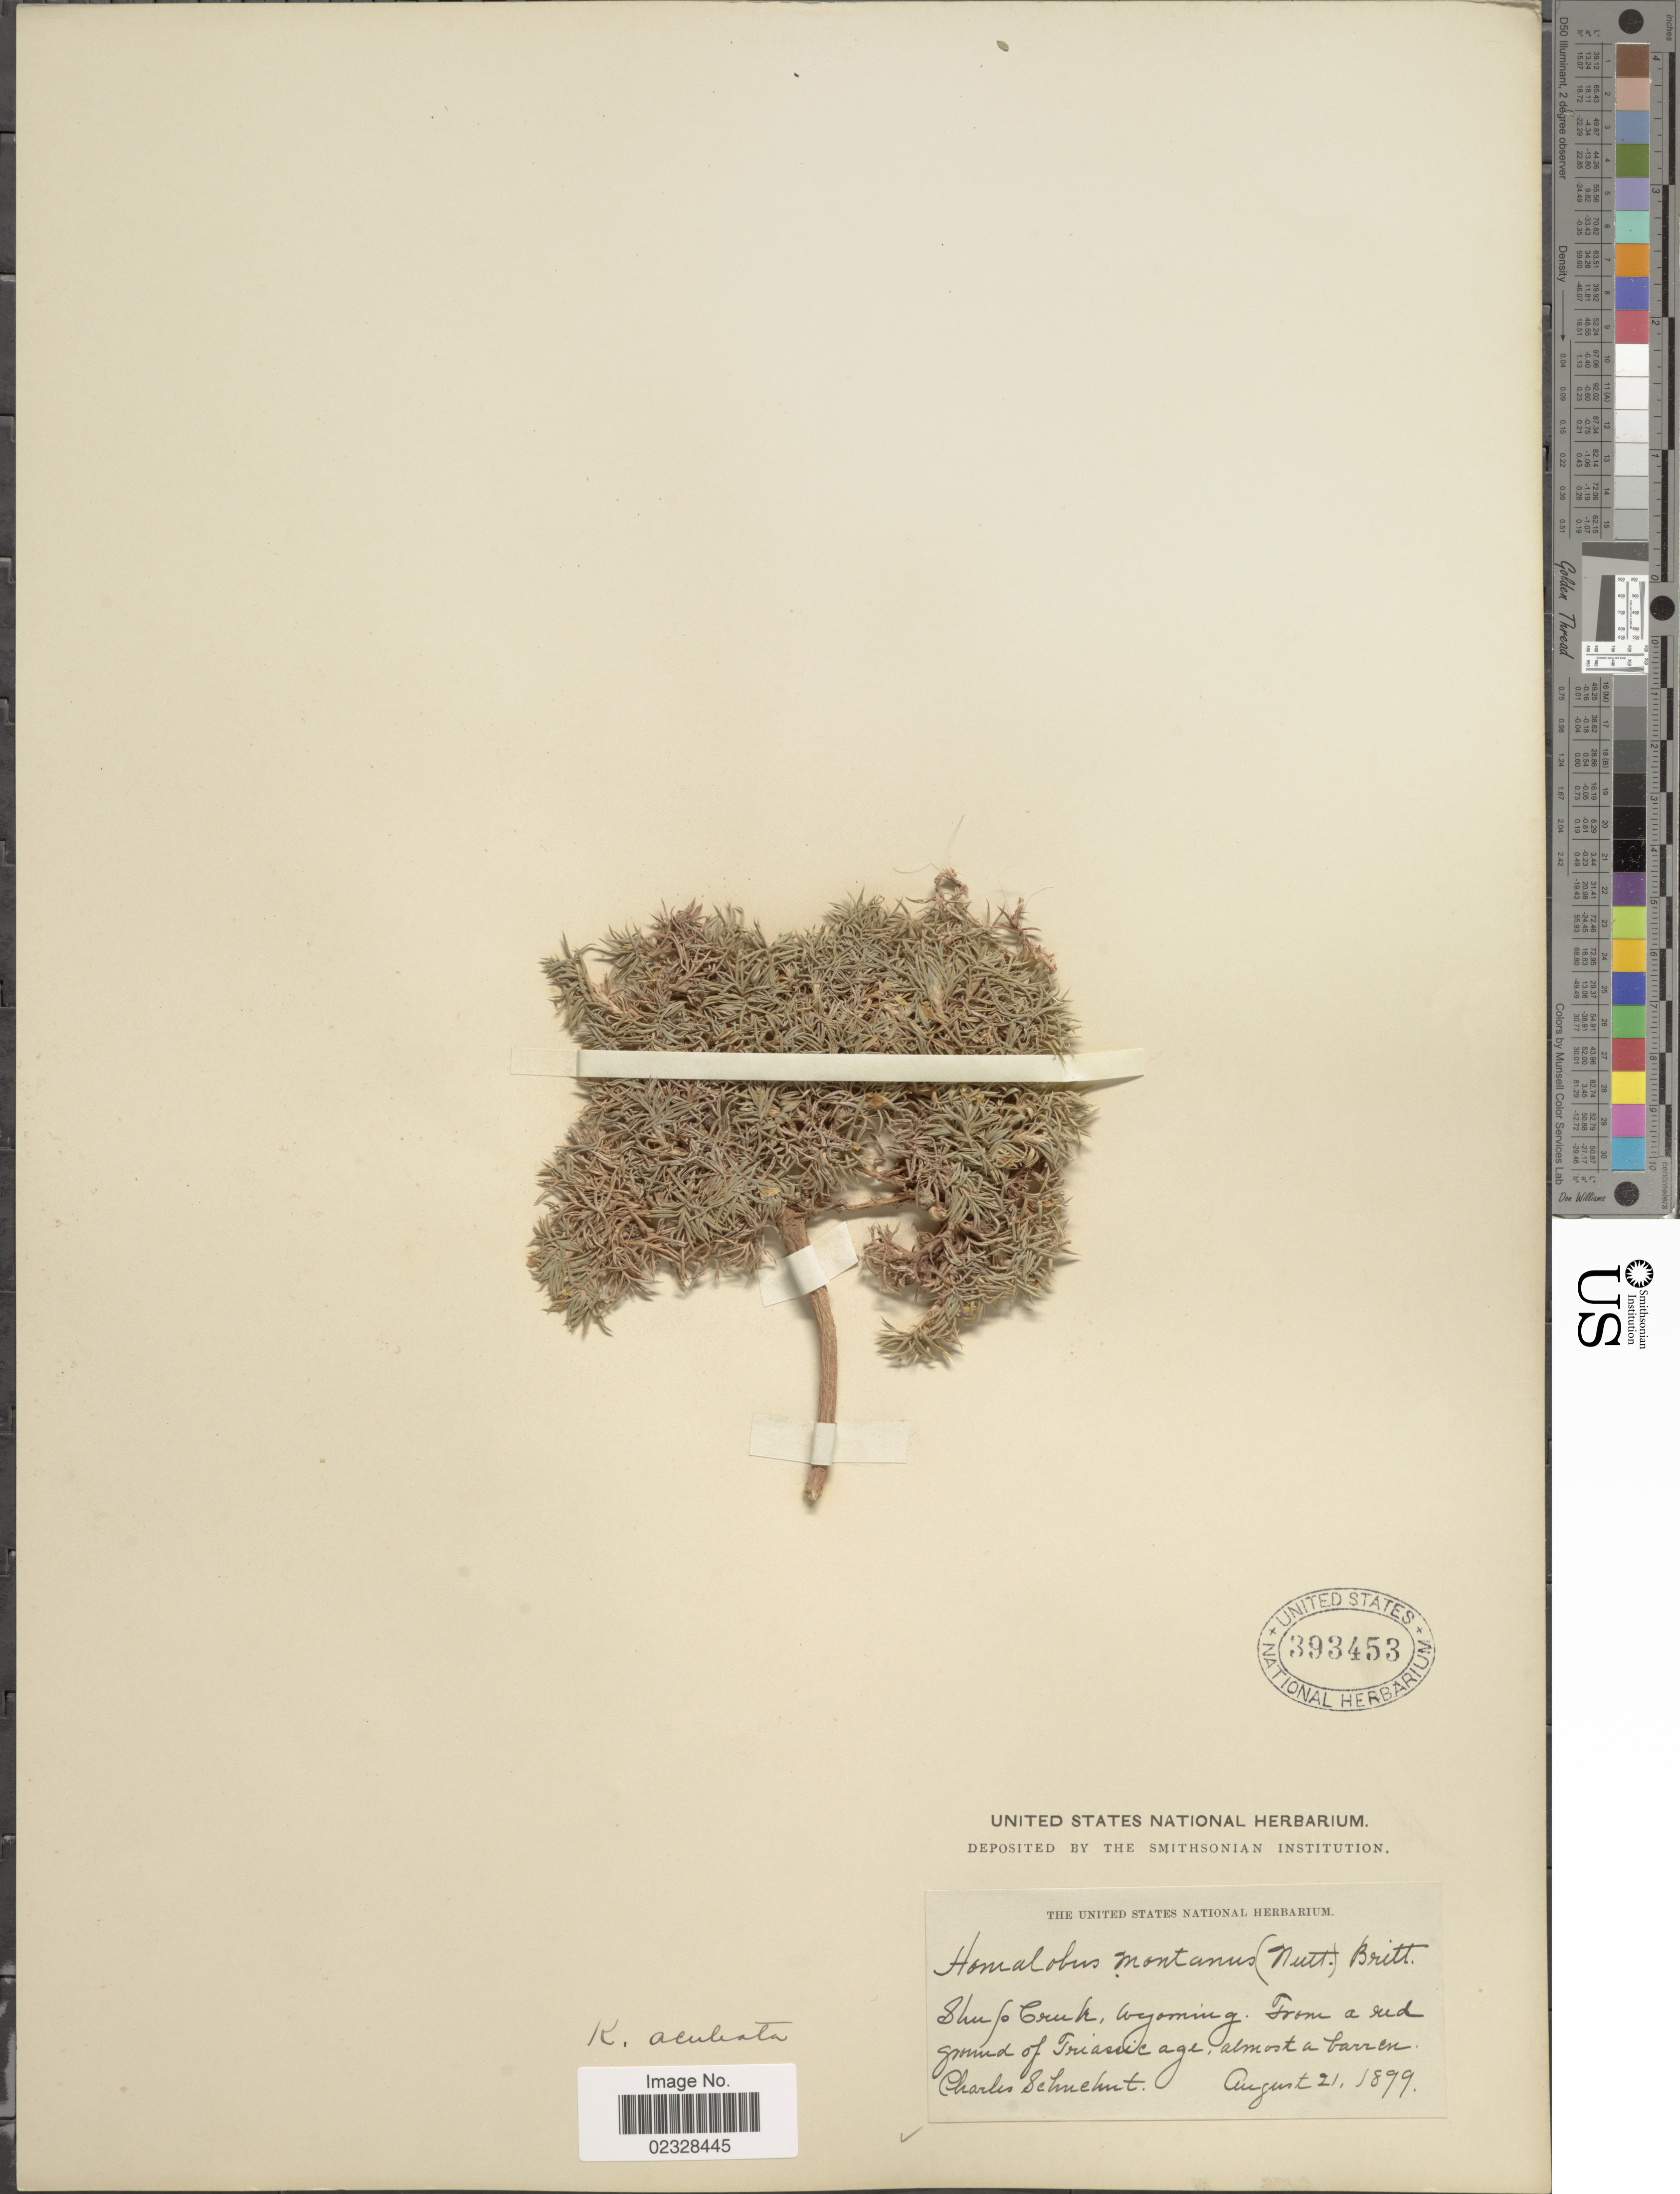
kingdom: Plantae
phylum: Tracheophyta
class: Magnoliopsida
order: Fabales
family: Fabaceae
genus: Astragalus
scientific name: Astragalus aculeatus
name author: A. Nelson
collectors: C. Schuchert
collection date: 1899-08-21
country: United States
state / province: Wyoming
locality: Shufo Creek, from a sed ground of Triassic age, amlost a barren.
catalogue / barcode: US 393453